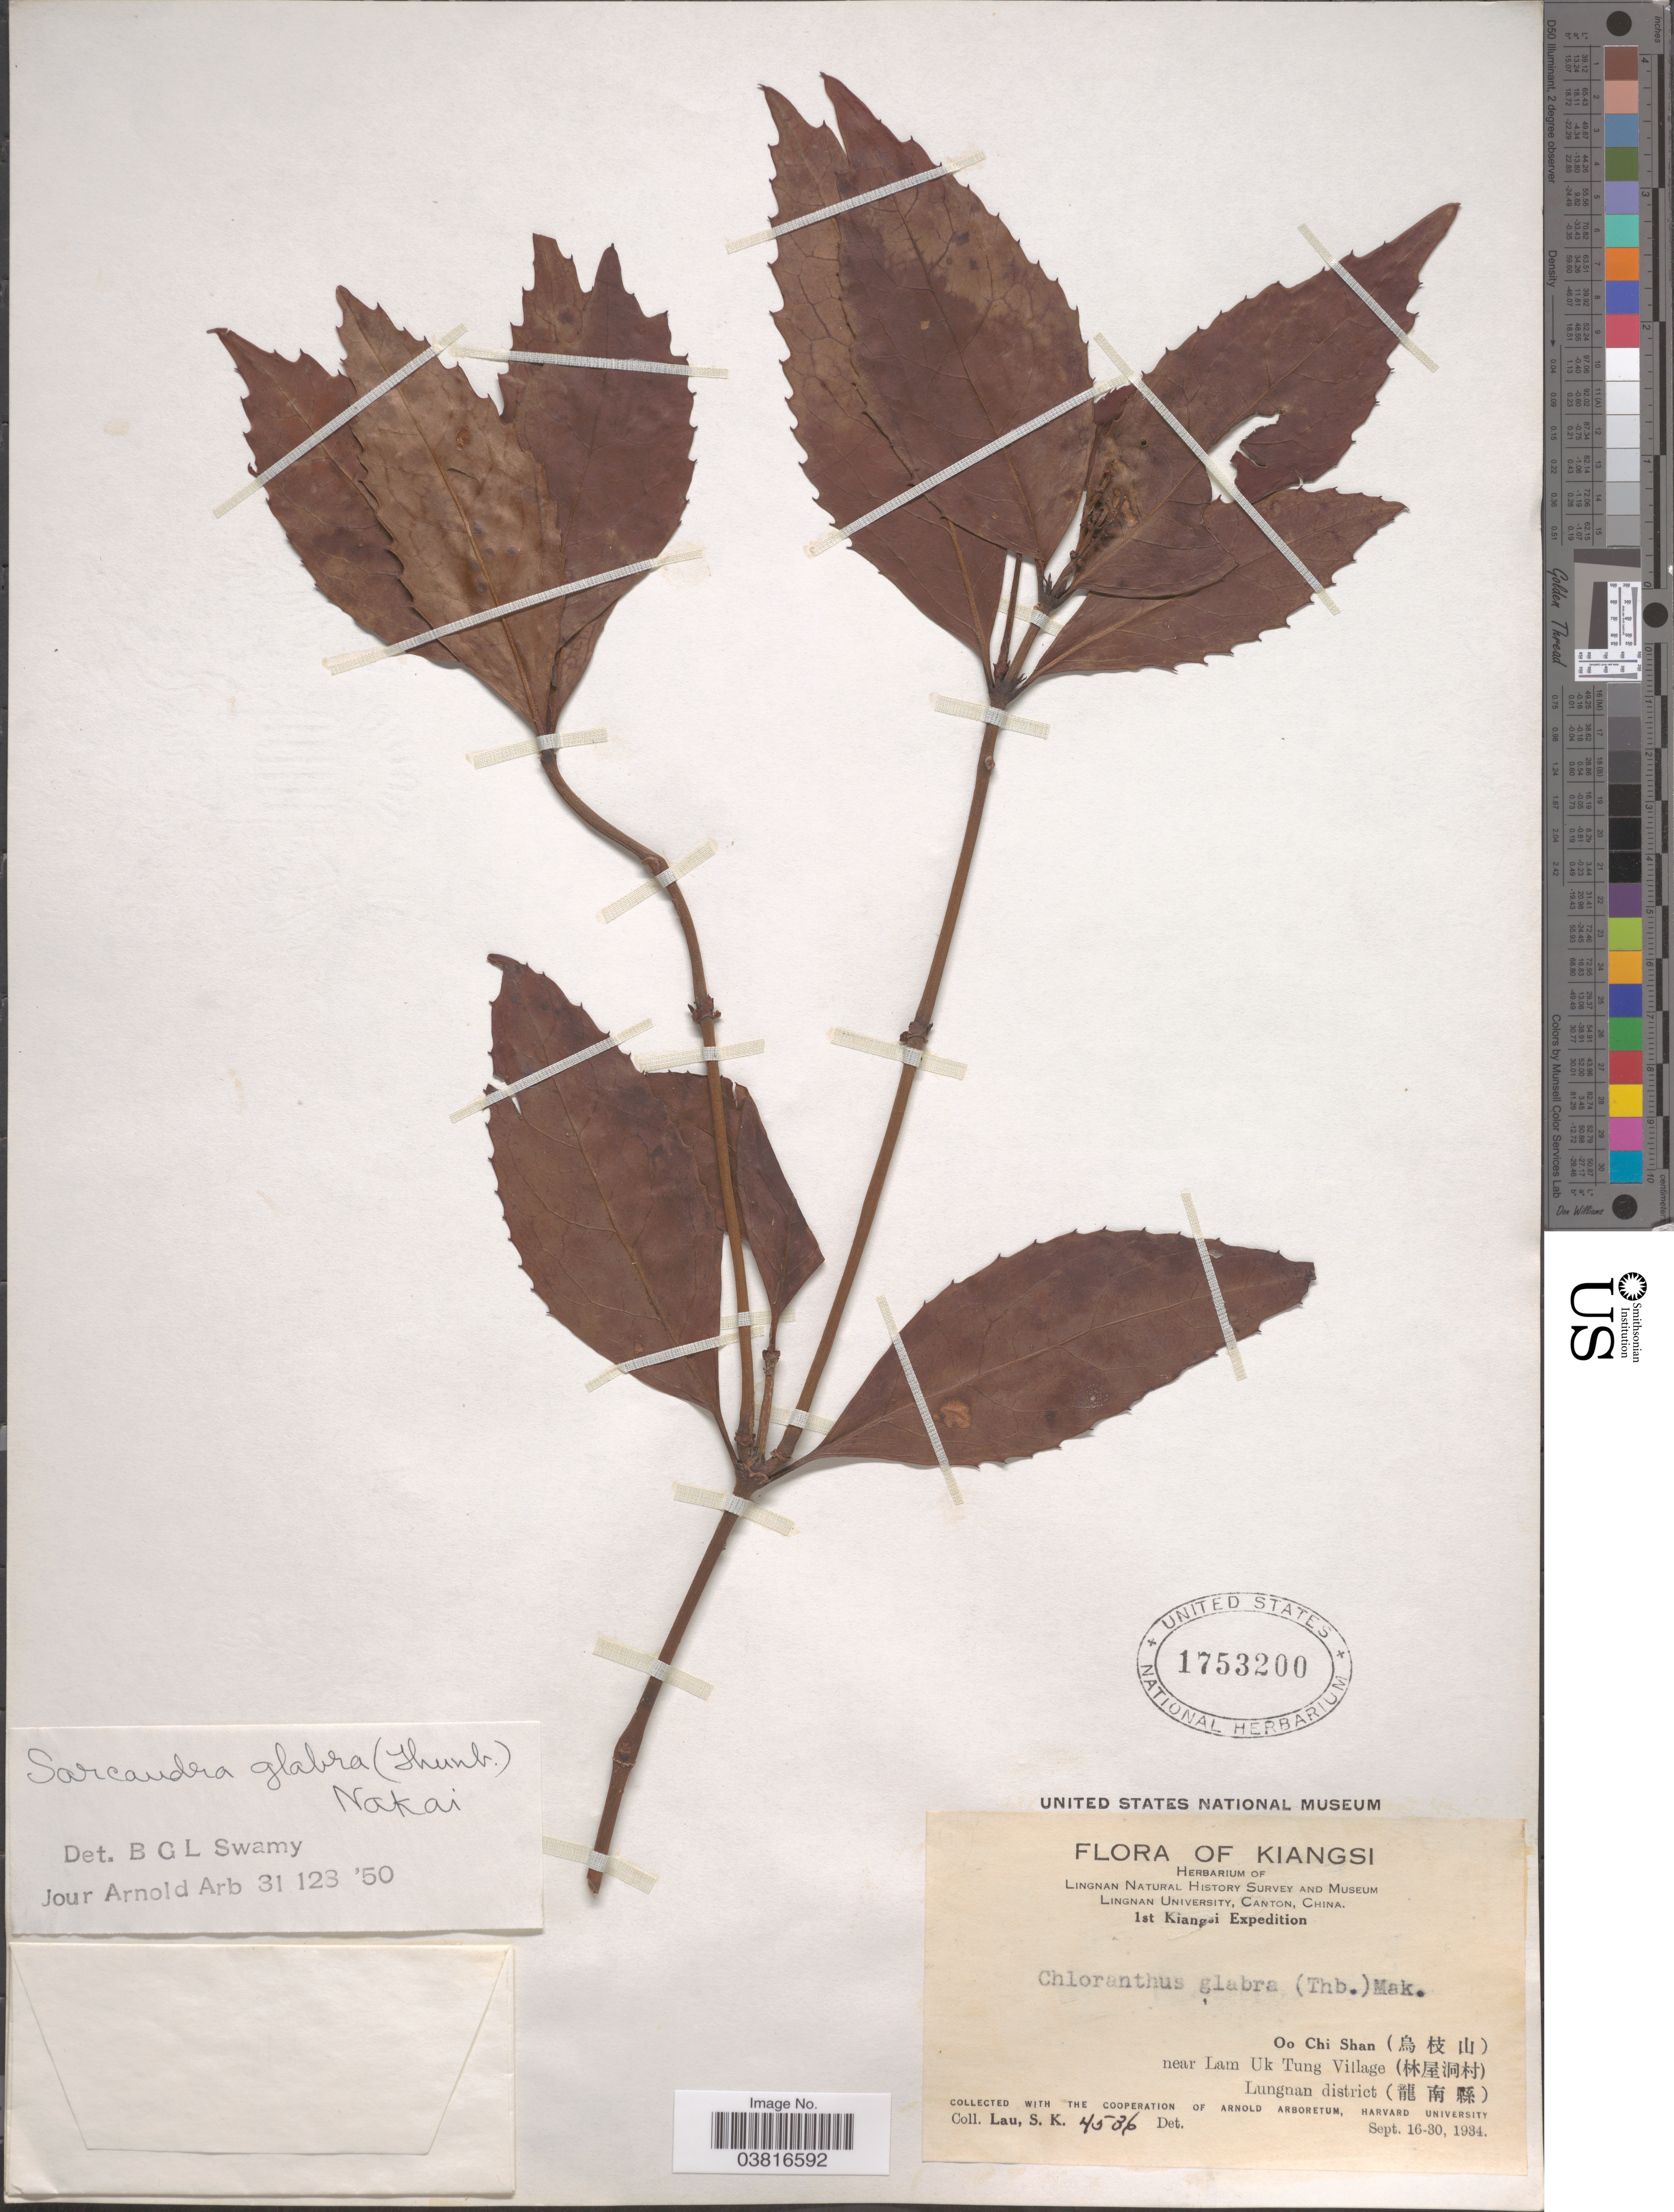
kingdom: Plantae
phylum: Tracheophyta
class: Magnoliopsida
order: Chloranthales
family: Chloranthaceae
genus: Sarcandra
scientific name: Sarcandra glabra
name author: (Thunb.) Nakai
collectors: S. K. Lau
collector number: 4536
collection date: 1934-09-16/1934-09-30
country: China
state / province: Jiangxi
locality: Kiangsi. Oo Chi Shan (X) near Lam Uk Tung Village (X). Lungnan district (X).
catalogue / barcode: US 1753200